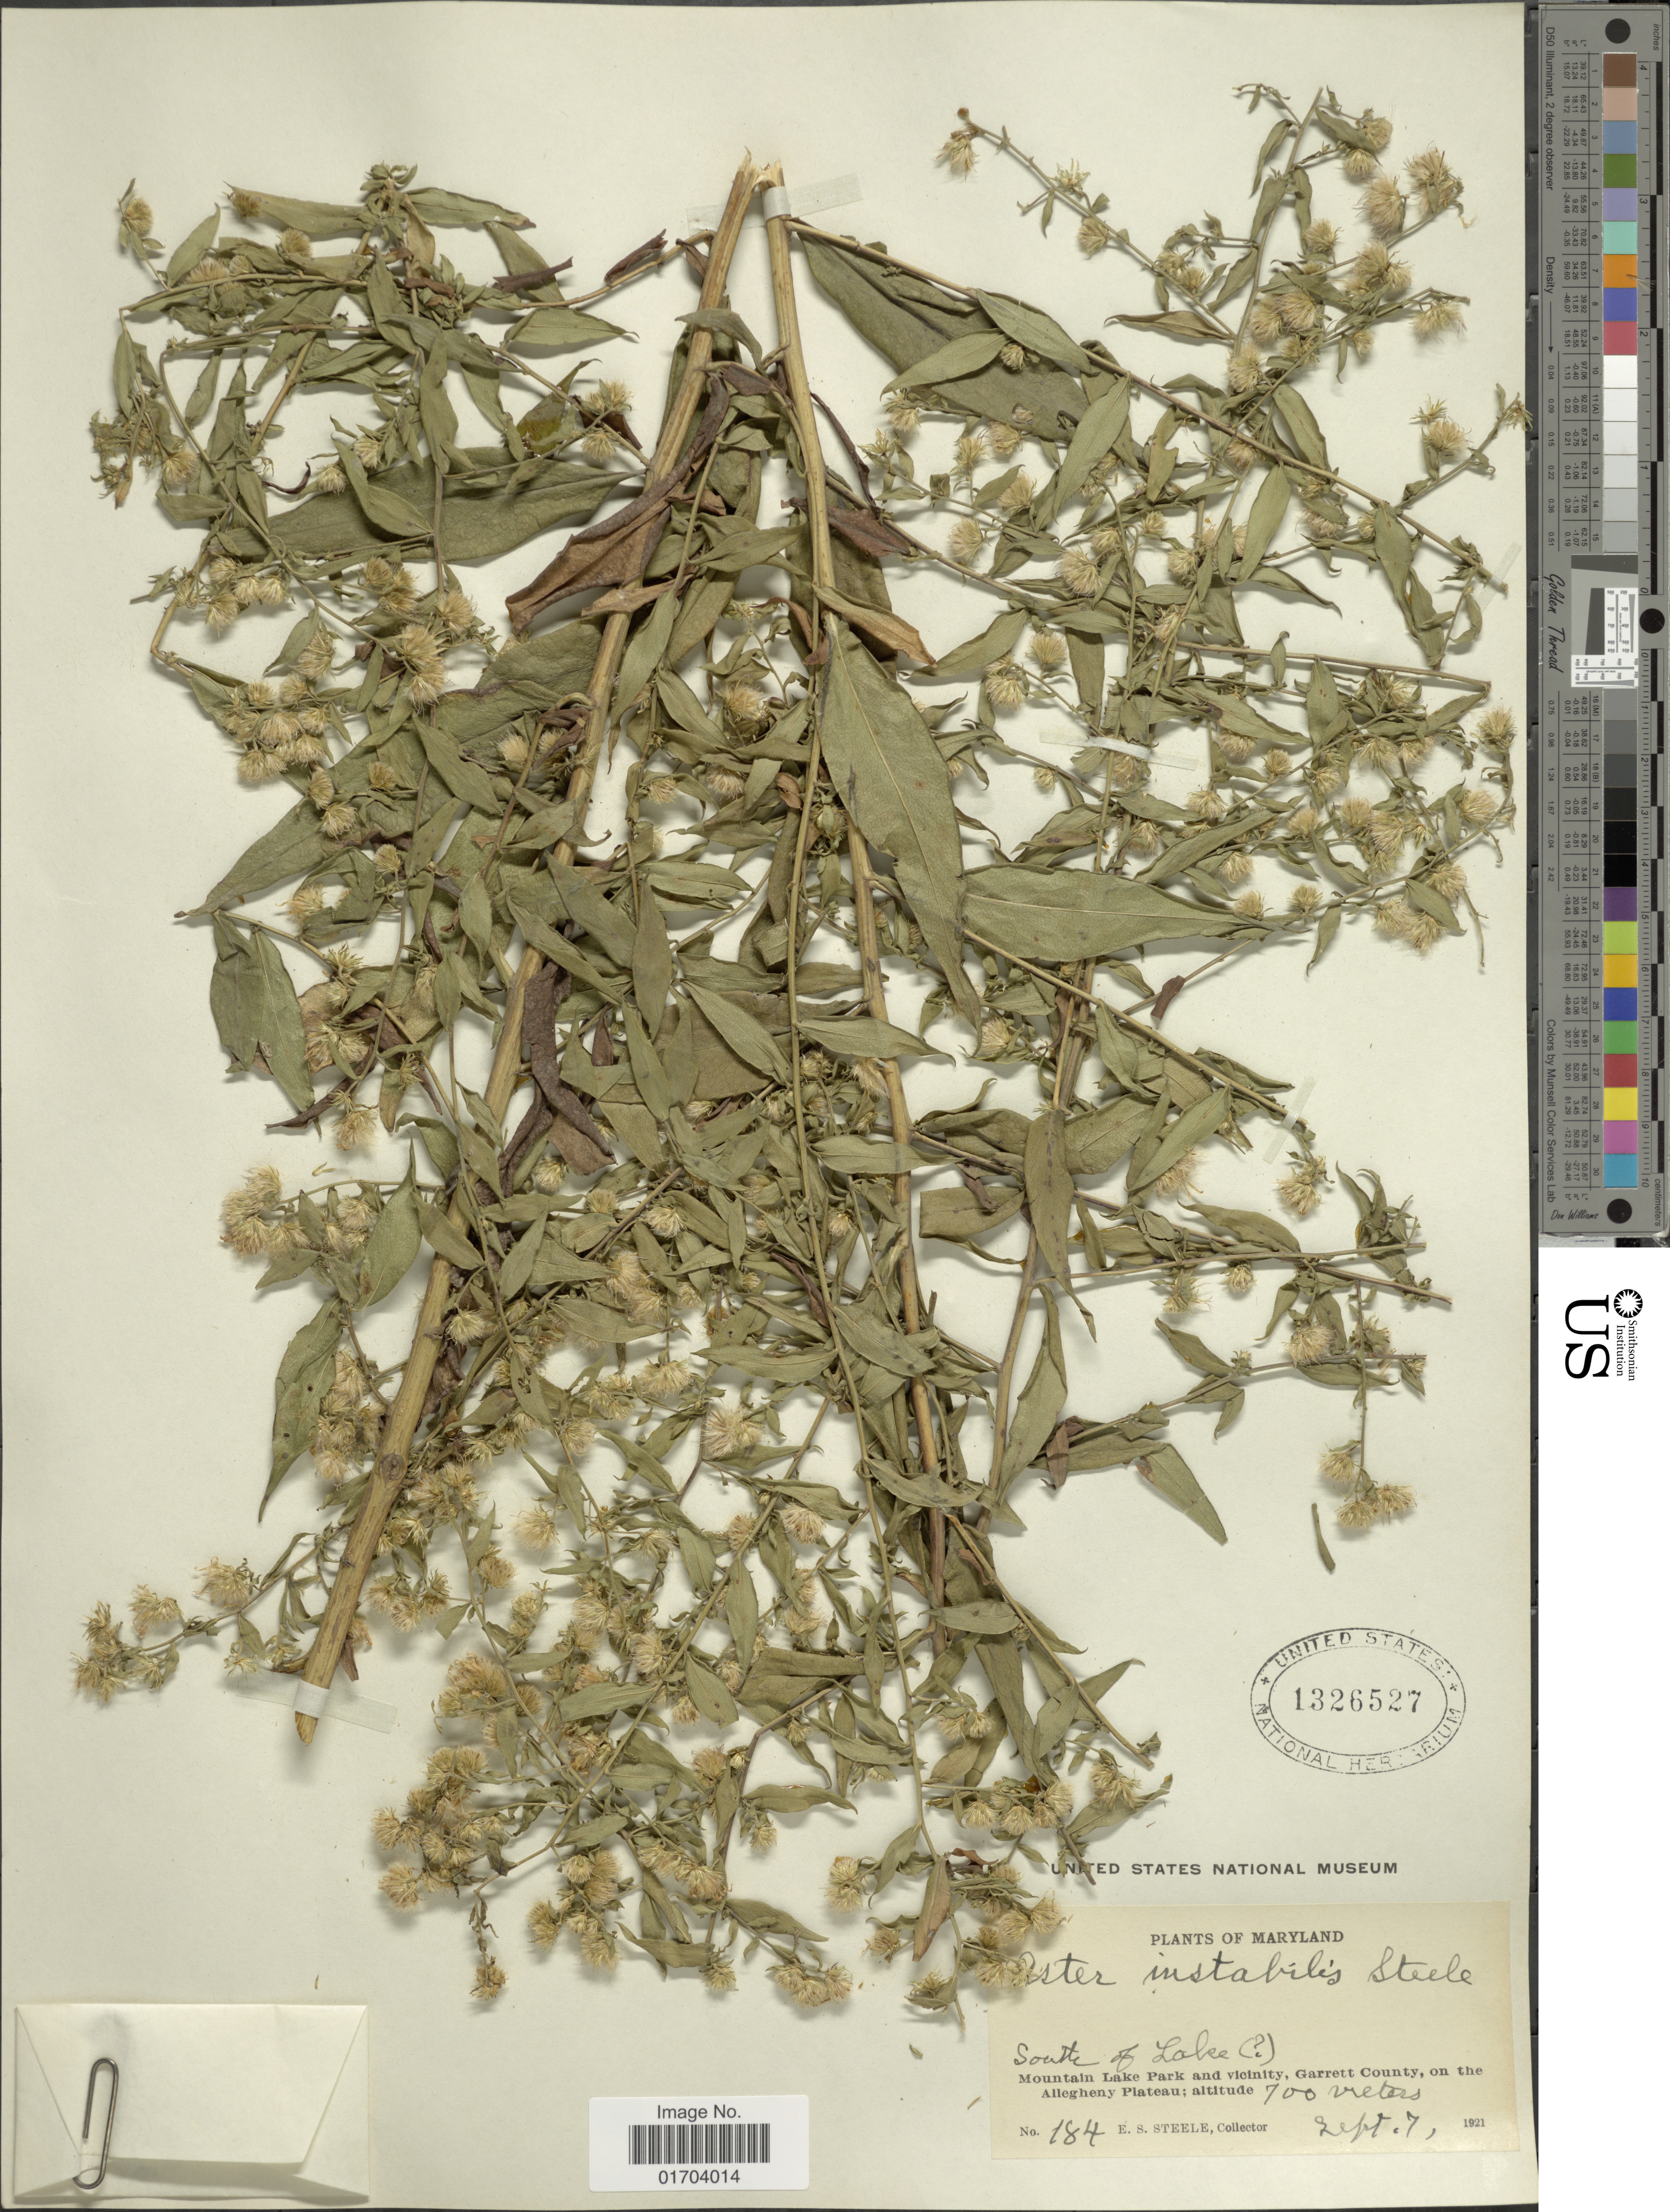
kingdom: Plantae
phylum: Tracheophyta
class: Magnoliopsida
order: Asterales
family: Asteraceae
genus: Aster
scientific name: Aster instabilis E.S. Steele sp. nov. ined.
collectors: E. Steele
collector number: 184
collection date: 1921-09-07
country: United States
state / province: Maryland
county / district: Garrett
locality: South of Lake, Mountain Lake park and Vicinity, Garrett County, on the Allegheny Plateau.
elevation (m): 700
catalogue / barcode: US 1326527